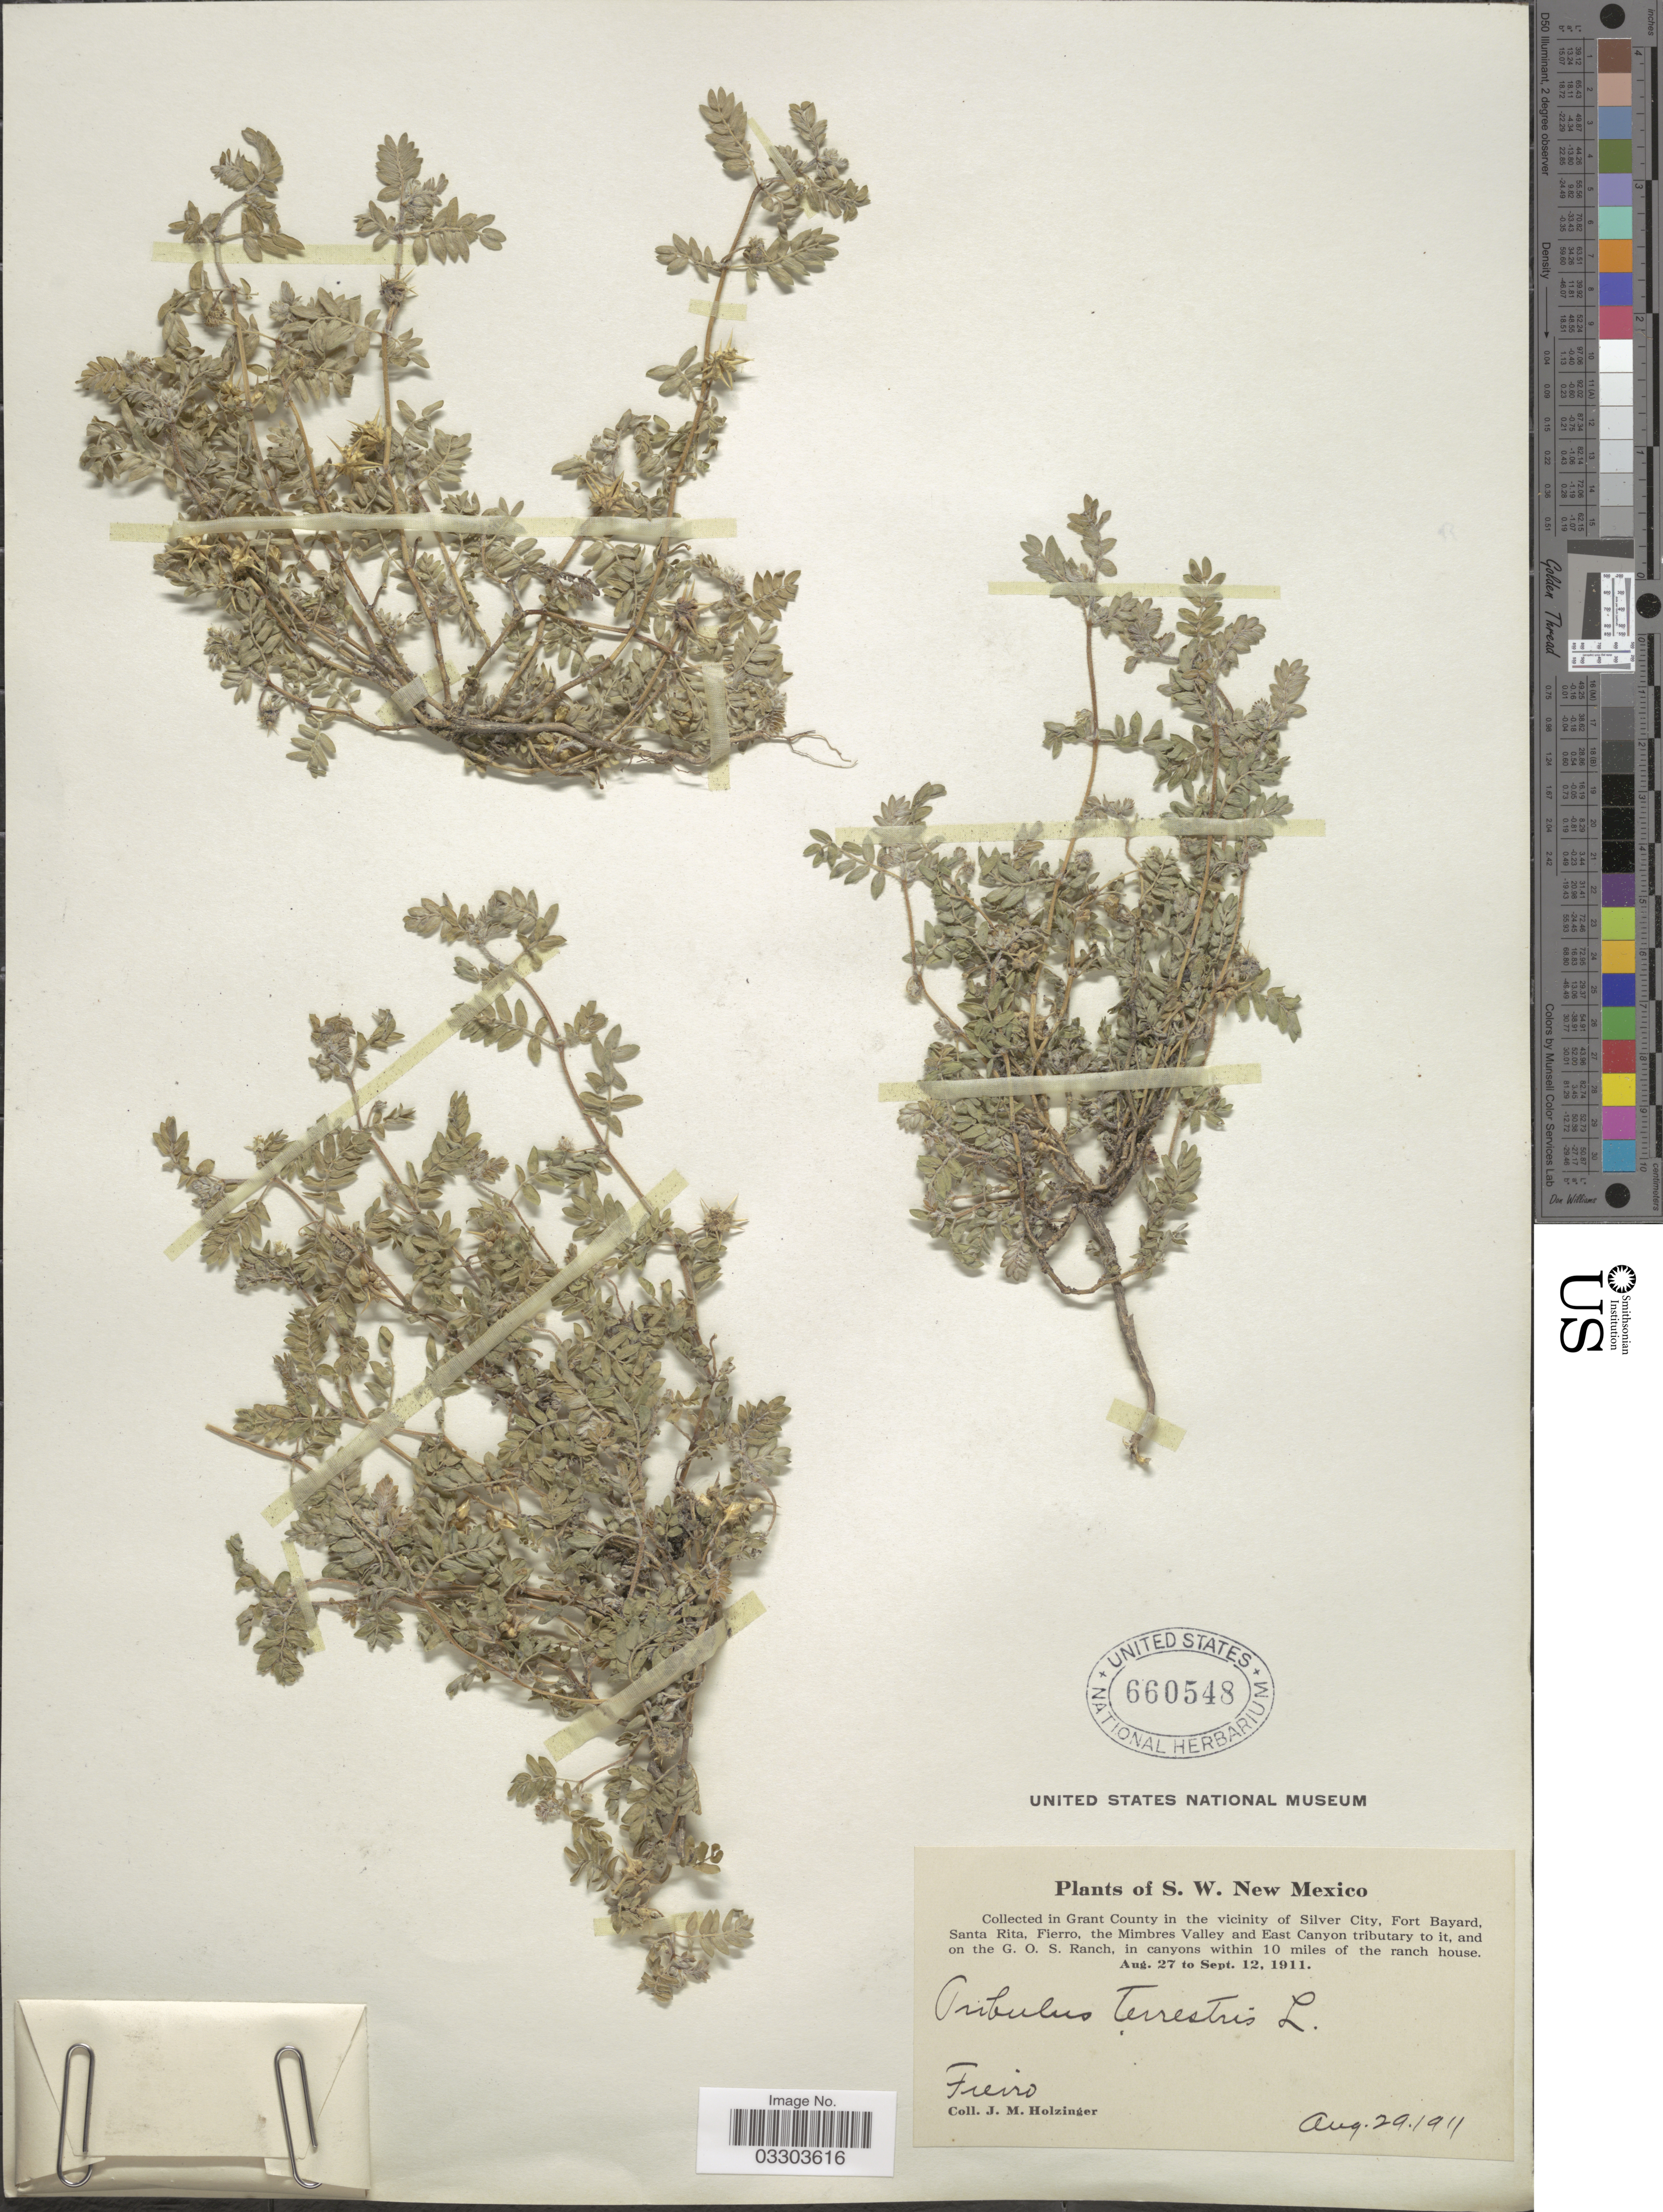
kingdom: Plantae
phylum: Tracheophyta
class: Magnoliopsida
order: Zygophyllales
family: Zygophyllaceae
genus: Tribulus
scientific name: Tribulus terrestris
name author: L.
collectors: J. M. Holzinger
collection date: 1911-08-29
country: United States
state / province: New Mexico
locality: S. W. New Mexico. Grant County in the vicinity of Silver City, Fort Bayard, Santa Rita, Fierro, the Mimbres Valley and East Canyon tributary to it, and on the G. O. S. Ranch, in canyons within 10 miles of the ranch house. Fierro.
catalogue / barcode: US 660548